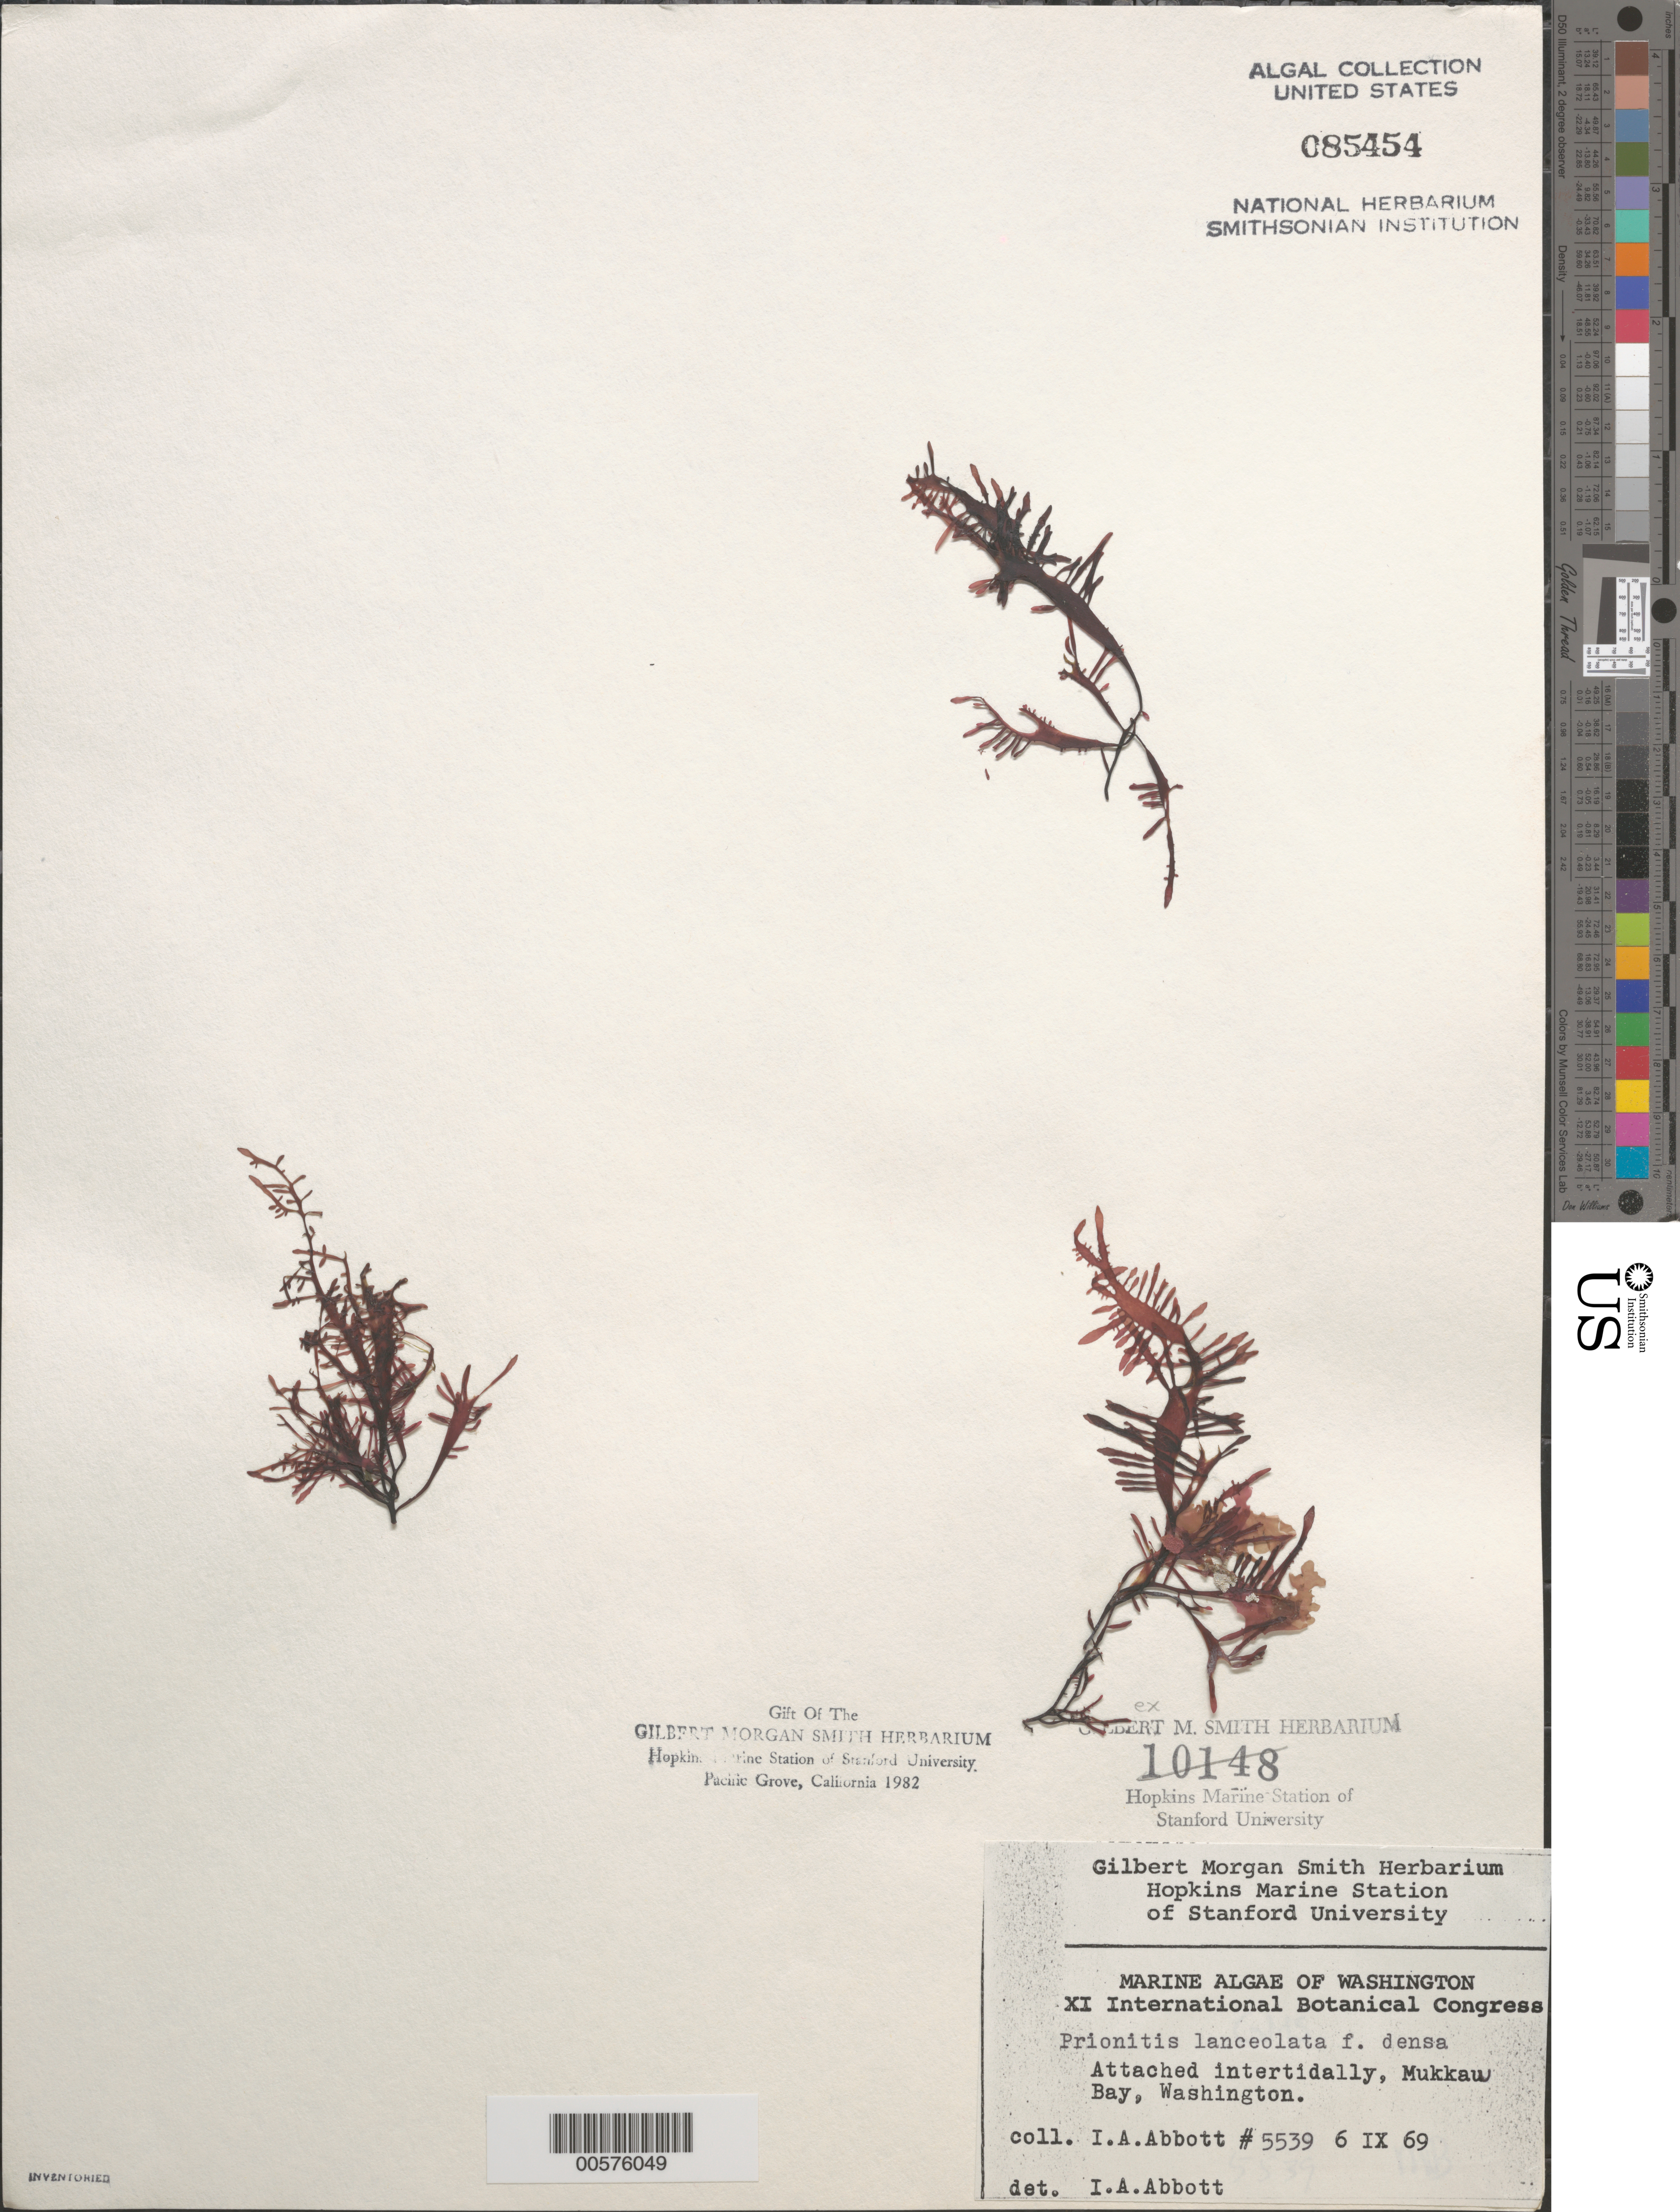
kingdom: Plantae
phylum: Rhodophyta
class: Florideophyceae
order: Cryptonemiales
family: Cryptonemiaceae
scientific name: Prionitis lanceolata f. densa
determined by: Abbott, Isabella A.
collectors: I. A. Abbott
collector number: IAA 5539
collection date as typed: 06 Sep 1969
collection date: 1969-09-06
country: United States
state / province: Washington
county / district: Clallam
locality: Mukkaw Bay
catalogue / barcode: US 85454